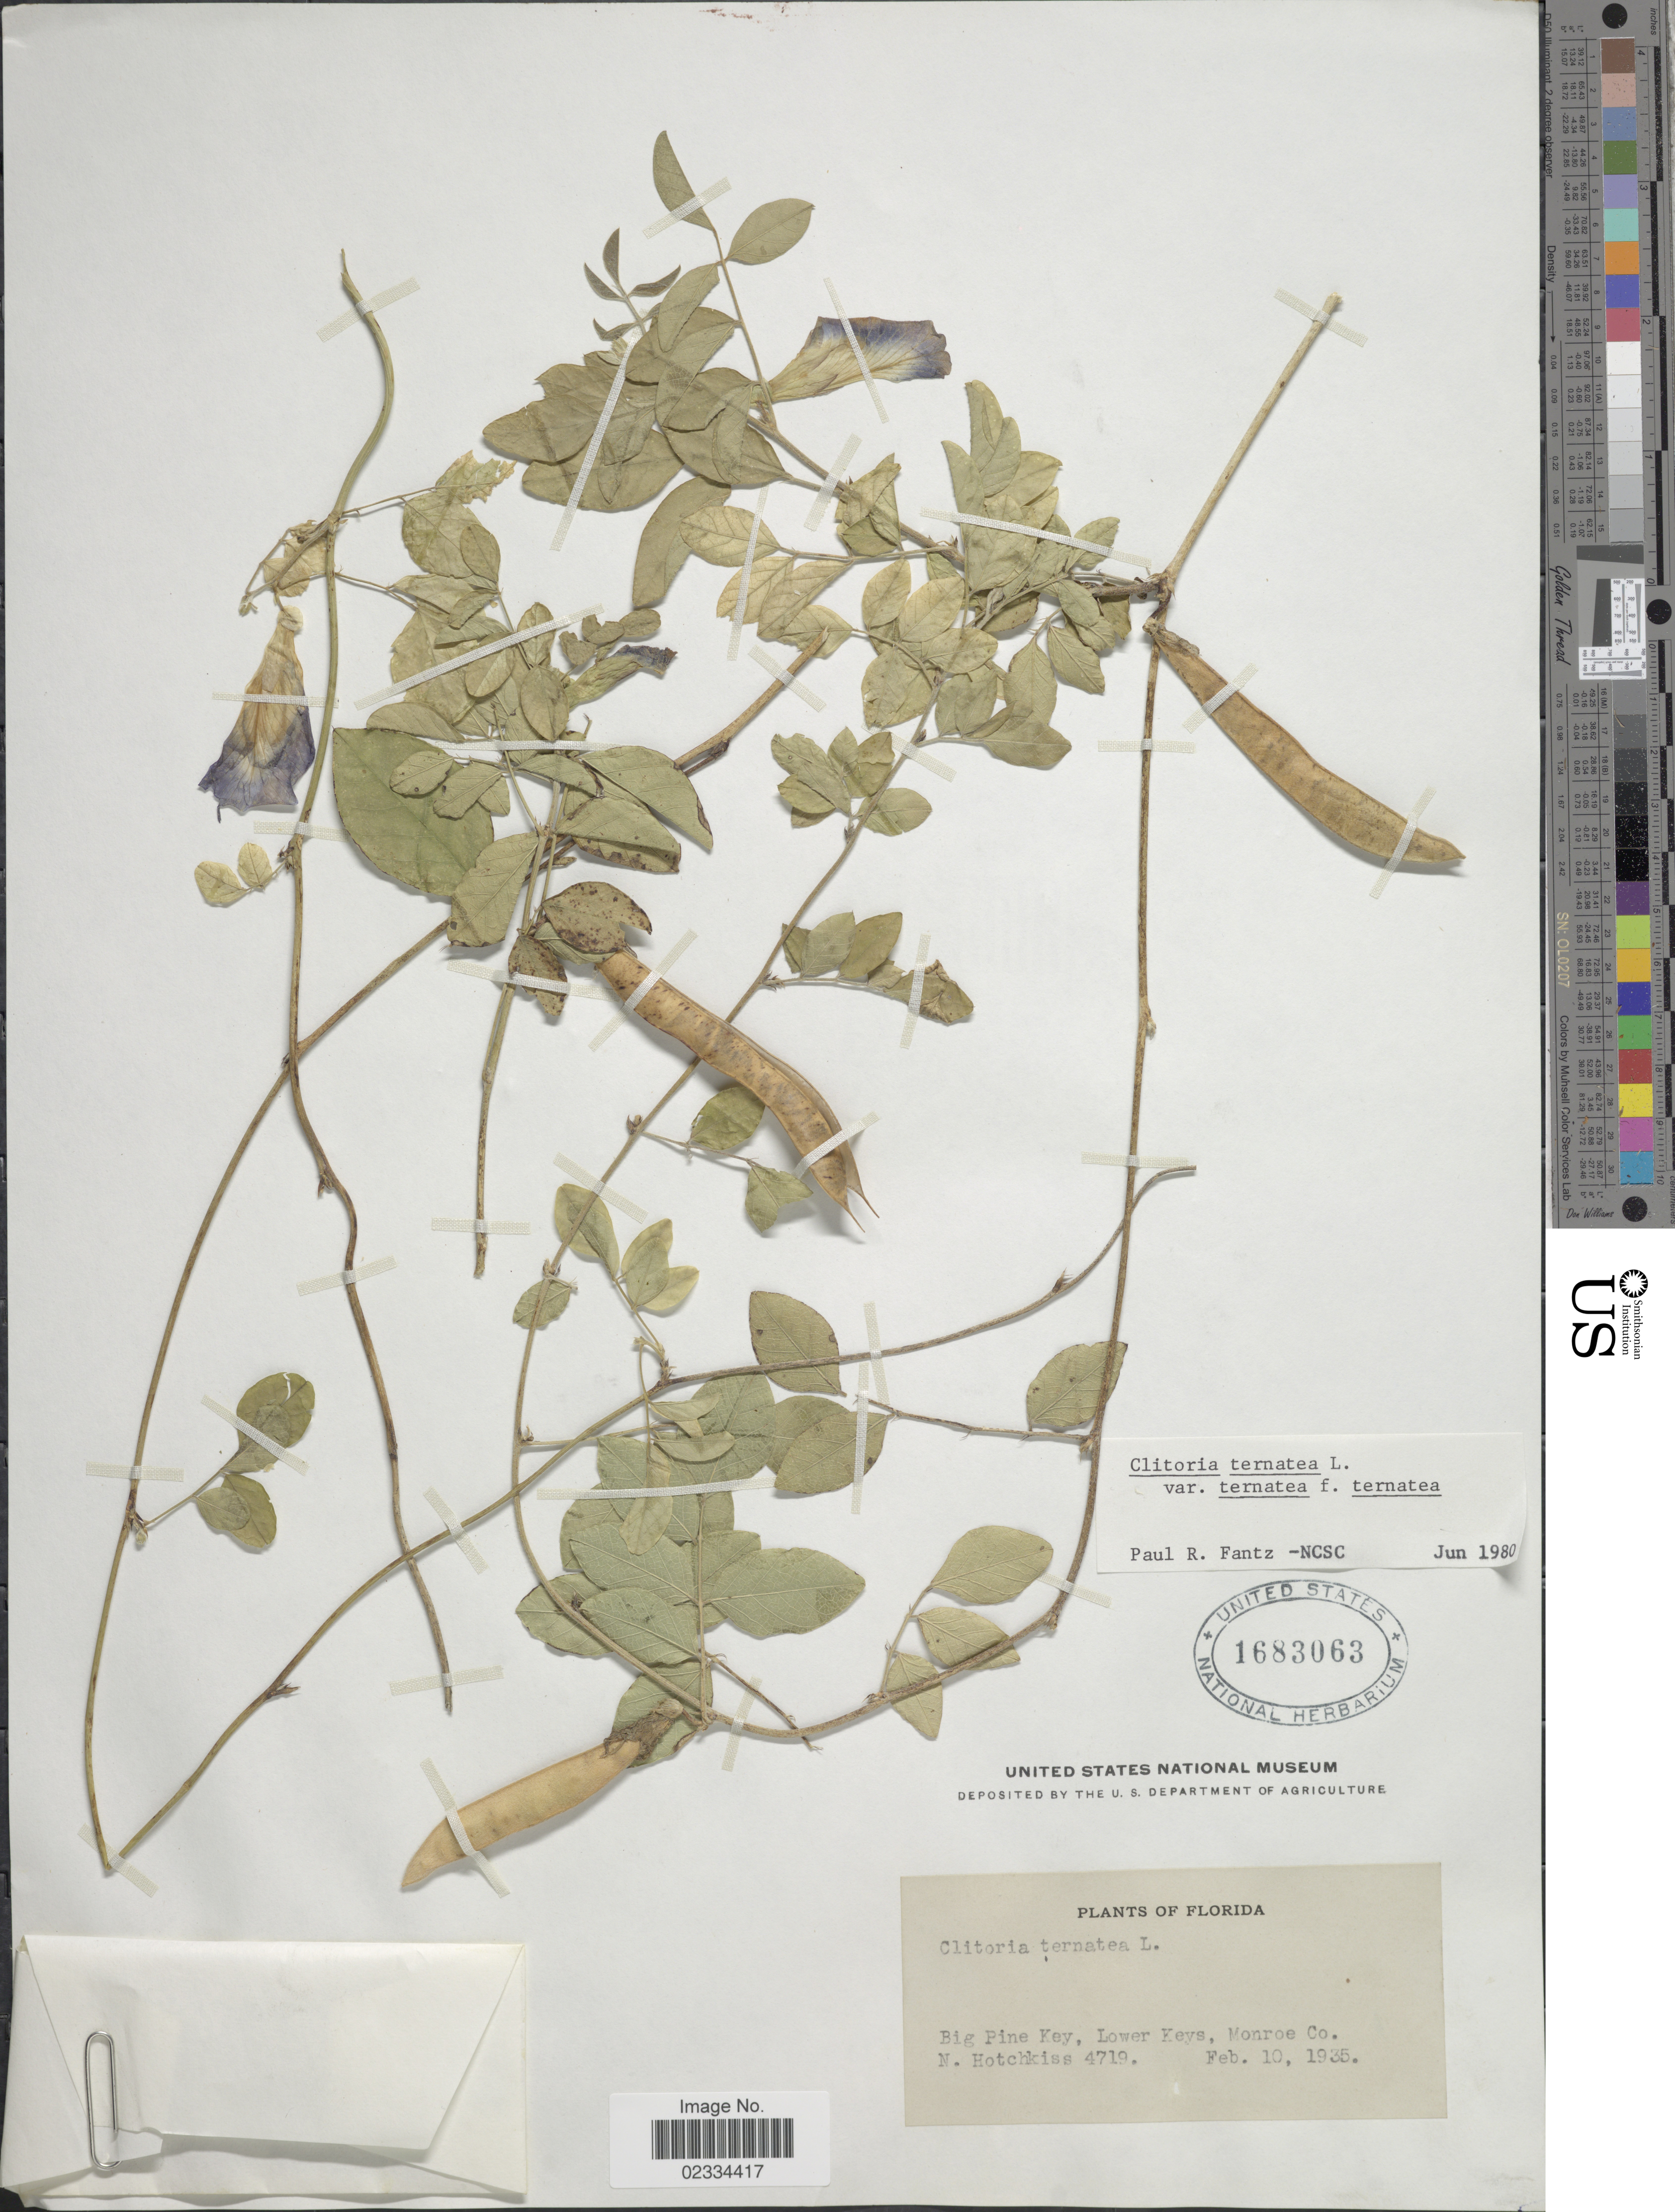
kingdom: Plantae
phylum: Tracheophyta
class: Magnoliopsida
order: Fabales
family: Fabaceae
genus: Clitoria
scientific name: Clitoria ternatea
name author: L.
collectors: N. Hotchkiss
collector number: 4719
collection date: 1935-02-10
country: United States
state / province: Florida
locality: Big Pine Key, Lower Keys, Monroe Co.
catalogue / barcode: US 1683063